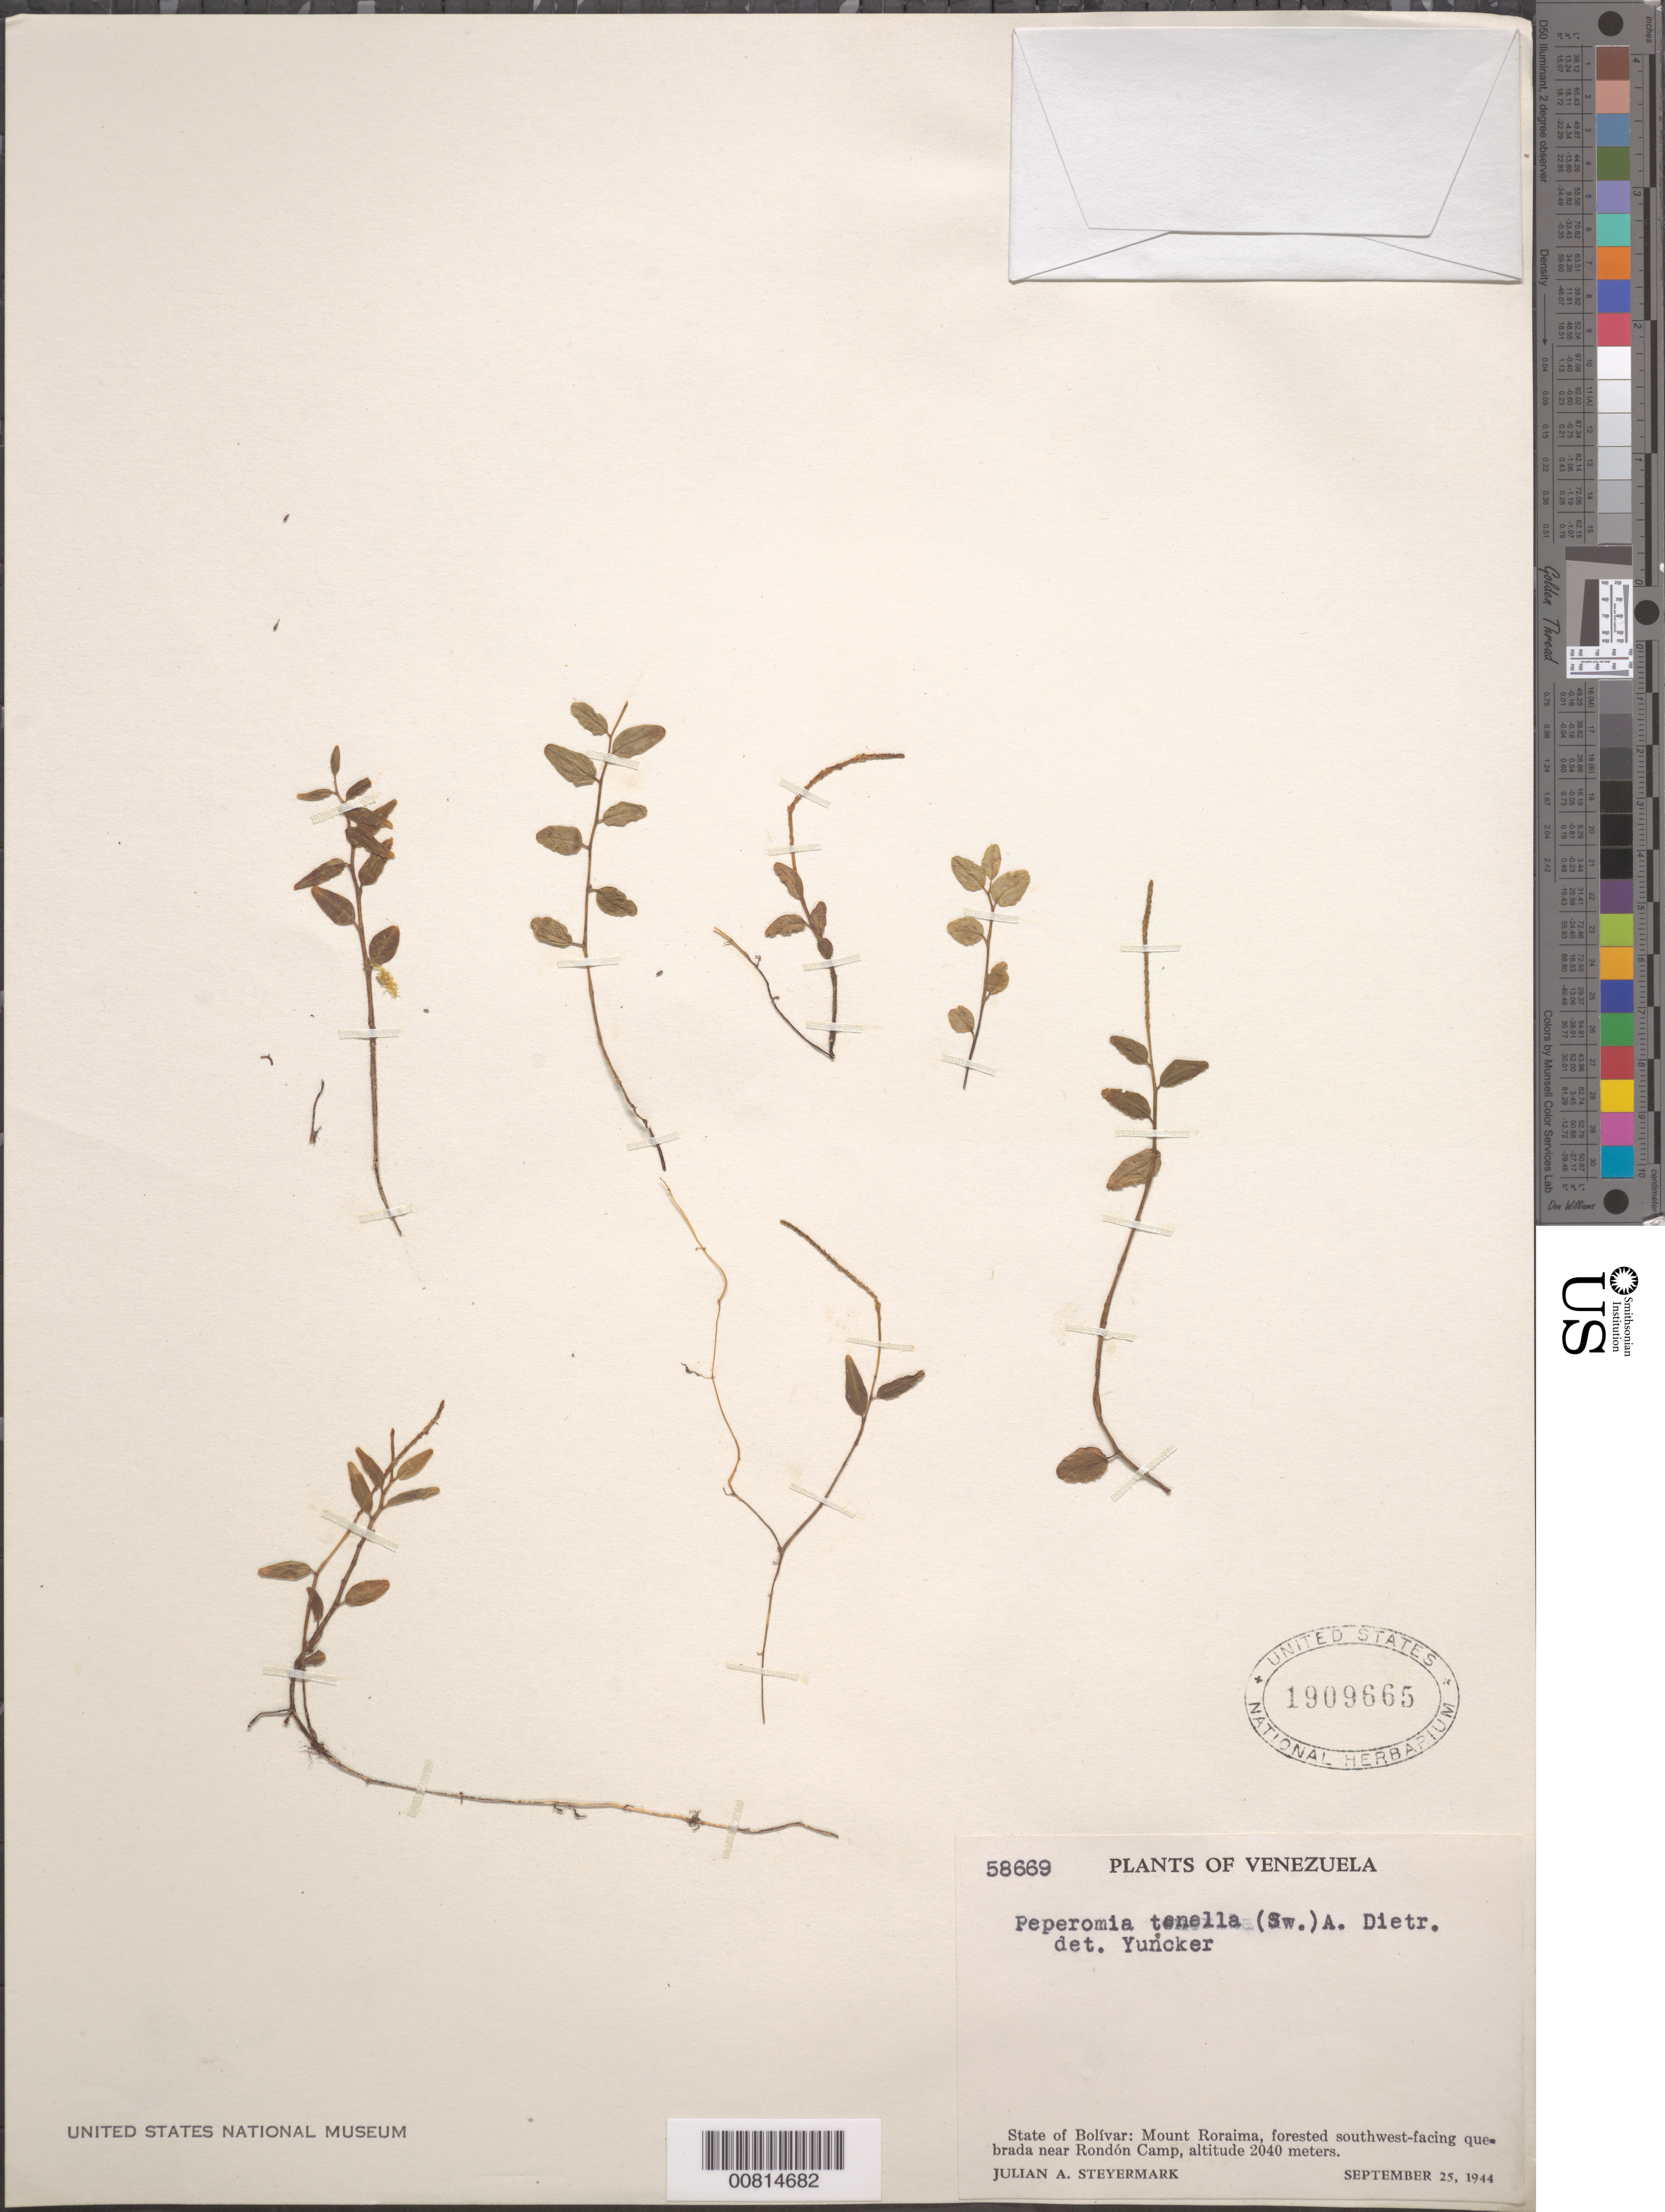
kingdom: Plantae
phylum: Tracheophyta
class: Magnoliopsida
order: Piperales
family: Piperaceae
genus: Peperomia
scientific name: Peperomia tenella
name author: (Sw.) A. Dietr.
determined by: Yuncker, T. G.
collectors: J. Steyermark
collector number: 58669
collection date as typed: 25-Sep-44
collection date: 1944-09-25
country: Venezuela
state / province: Bolívar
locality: Mt. Roraima, Rondón Camp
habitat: Forested southwest-facing quebrada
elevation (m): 2042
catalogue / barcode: US 1909665